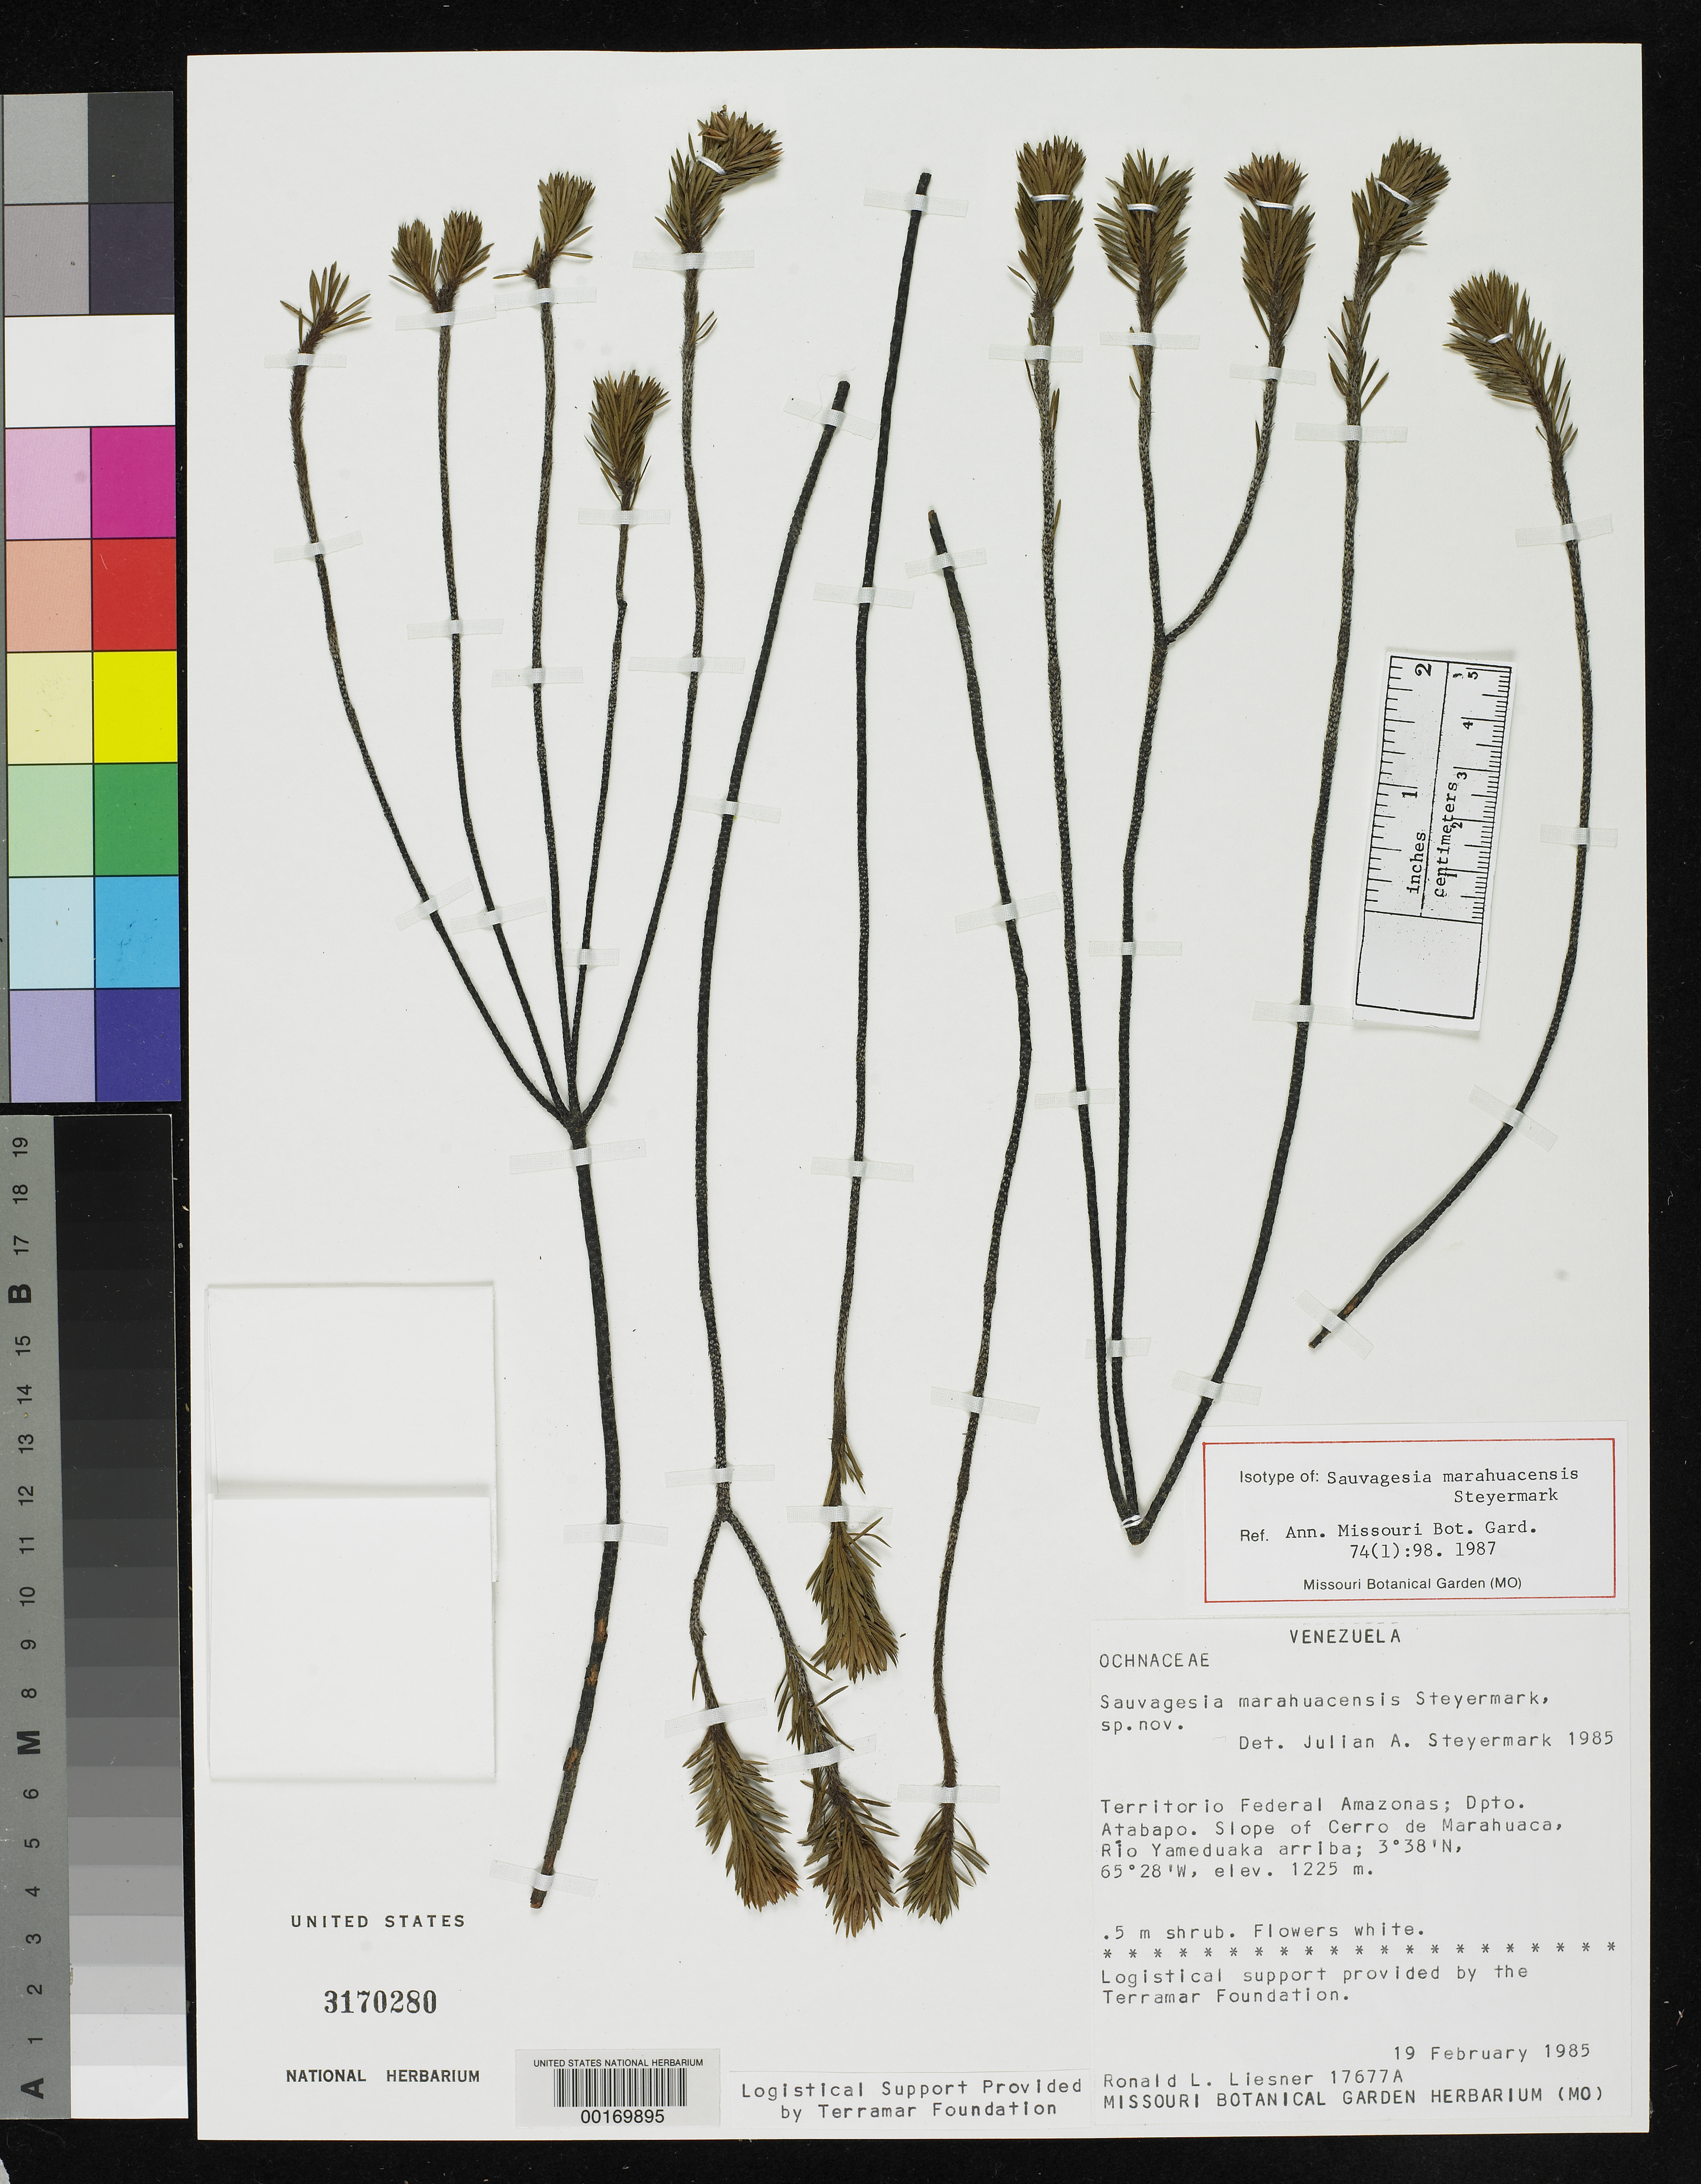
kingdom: Plantae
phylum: Tracheophyta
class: Magnoliopsida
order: Malpighiales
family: Ochnaceae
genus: Sauvagesia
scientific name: Sauvagesia marahuacensis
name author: Steyerm.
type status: Isotype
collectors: R. L. Liesner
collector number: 17677 a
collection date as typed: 19 Feb 1985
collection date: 1985-02-19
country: Venezuela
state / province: Amazonas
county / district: Atabapo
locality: Slope of Cerro de Marahuaca, Rio Yameduaka arriba.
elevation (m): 1225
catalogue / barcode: US 3170280